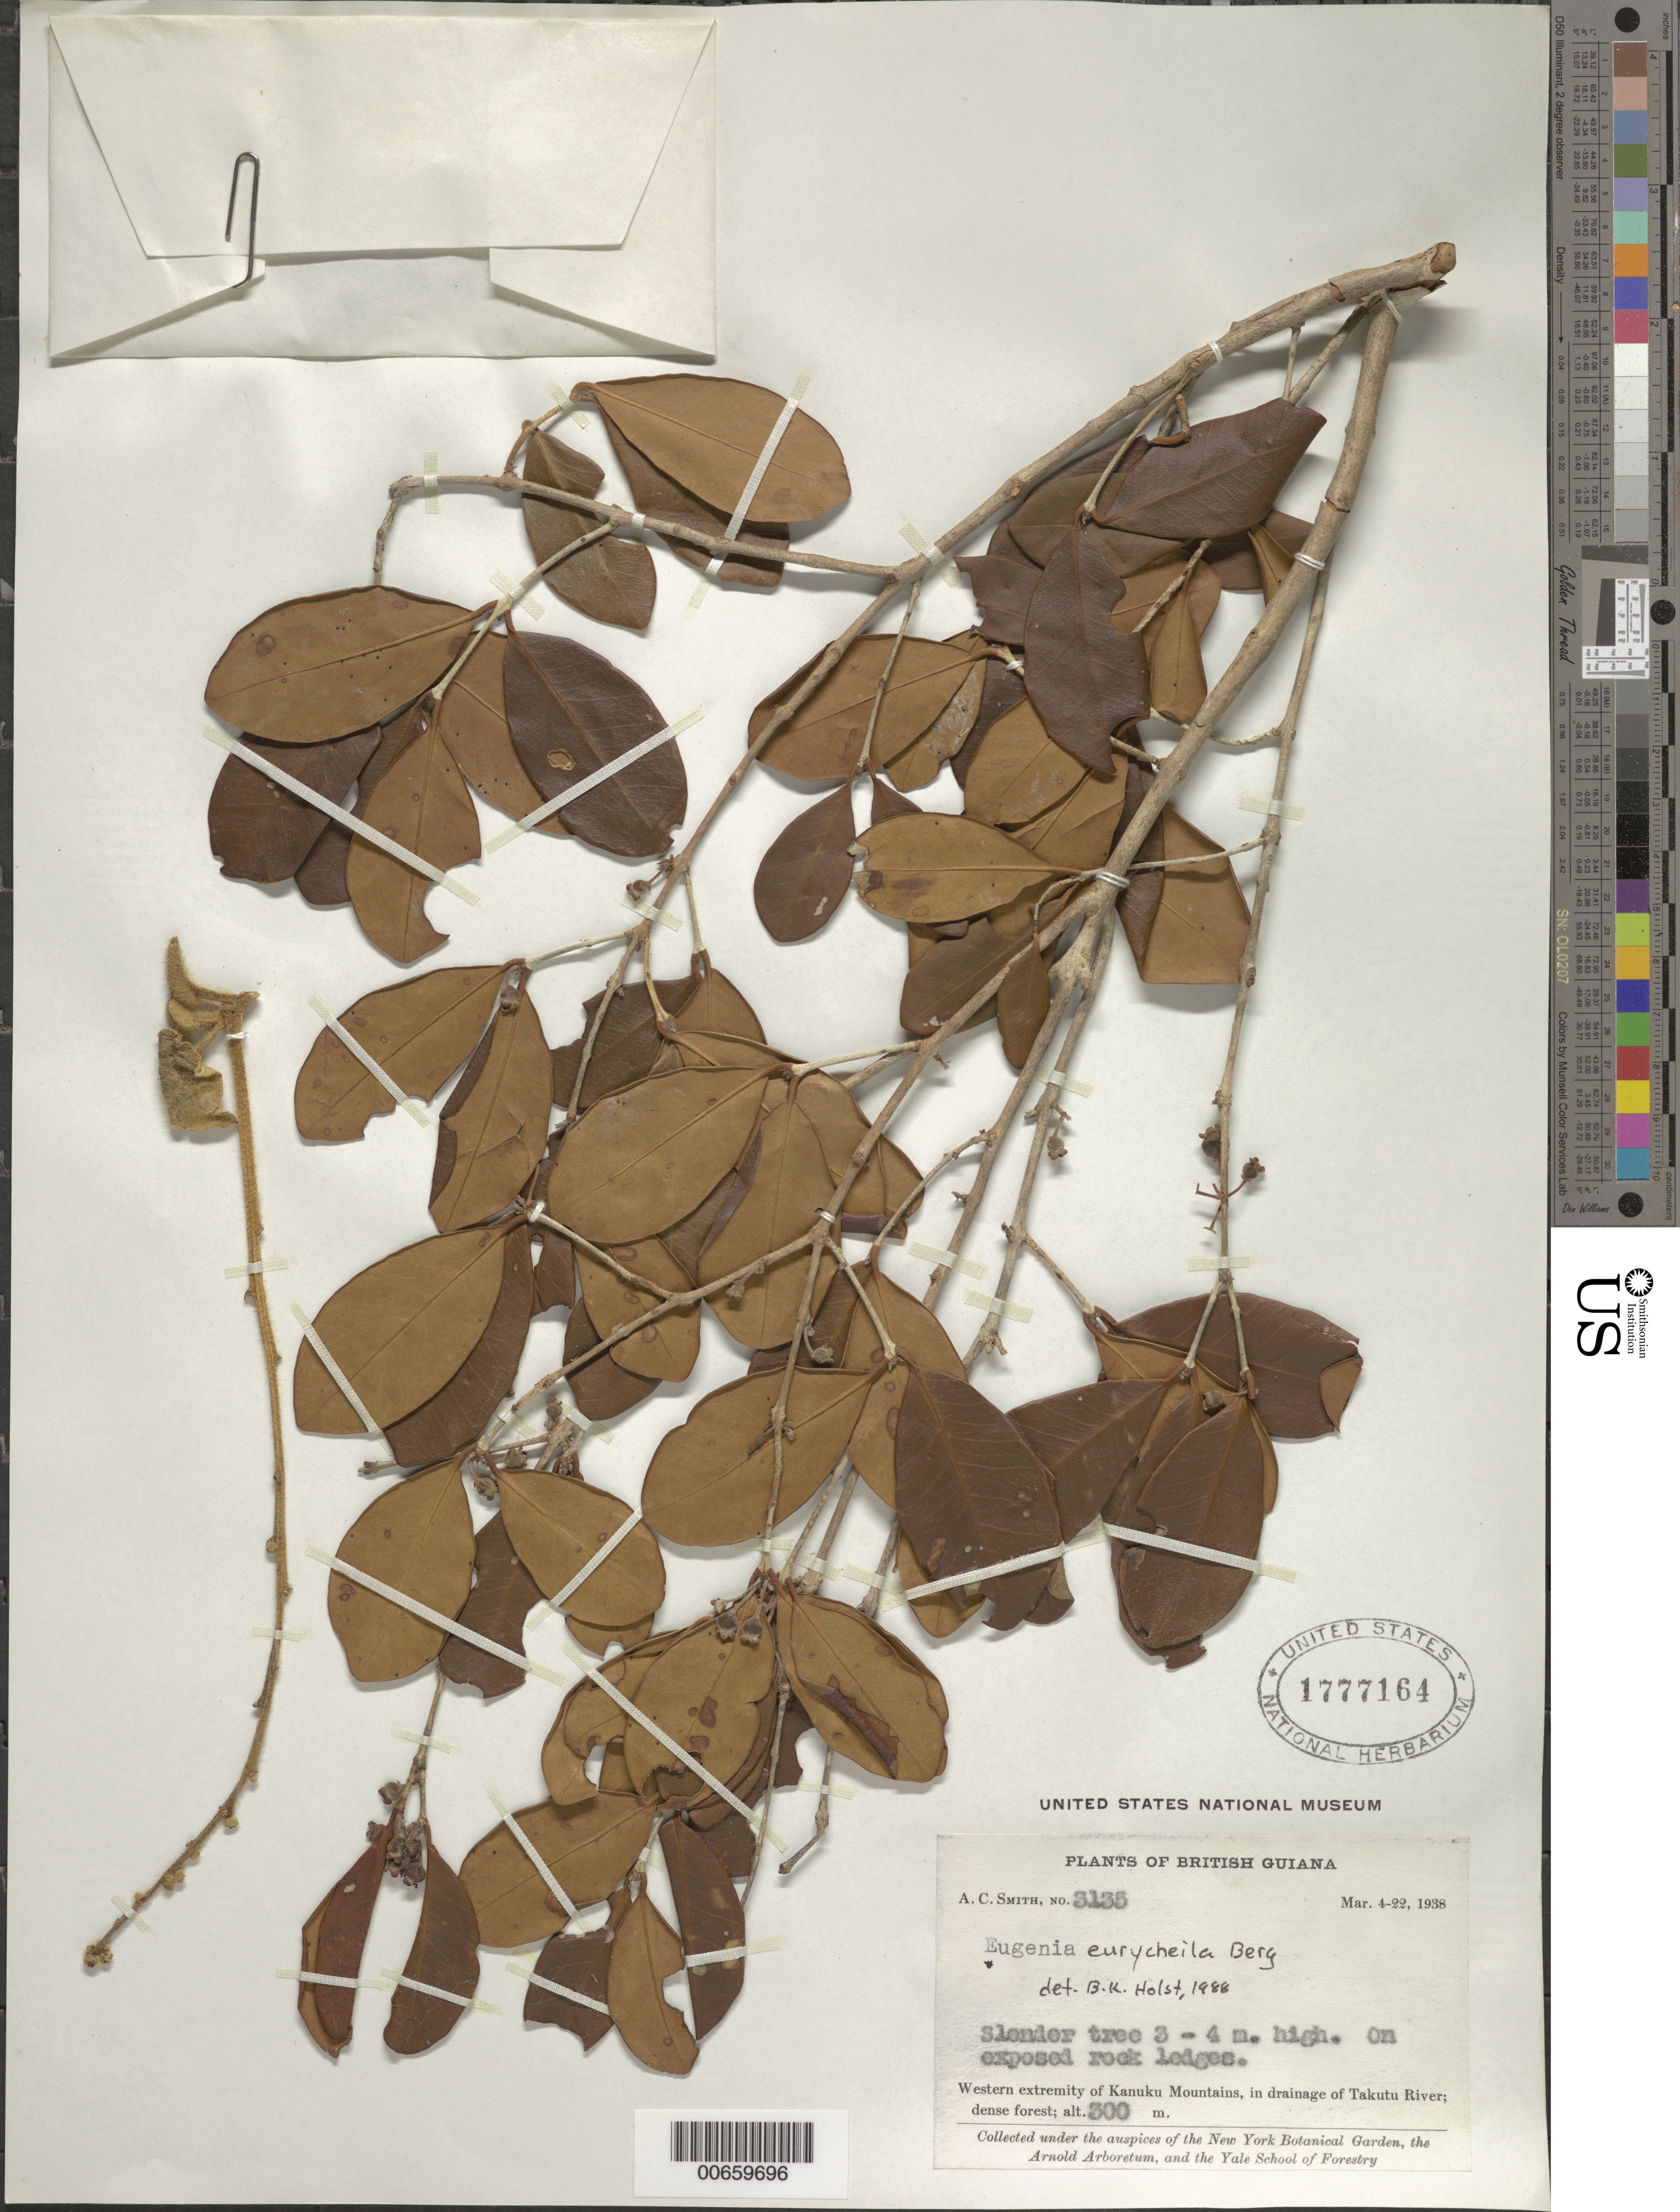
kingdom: Plantae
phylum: Tracheophyta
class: Magnoliopsida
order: Myrtales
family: Myrtaceae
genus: Eugenia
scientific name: Eugenia eurycheila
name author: O. Berg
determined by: Holst, Bruce K.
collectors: A. C. Smith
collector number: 3135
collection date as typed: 4-Mar-38 to 22-Mar-38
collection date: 1938-03-04/1938-03-22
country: Guyana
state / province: U. Takutu-U. Essequibo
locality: Kanuku Mts., drainage of Takutu R., western extremity of Kanuku Mountains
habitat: Exposed rock ledges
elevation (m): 300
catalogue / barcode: US 1777164